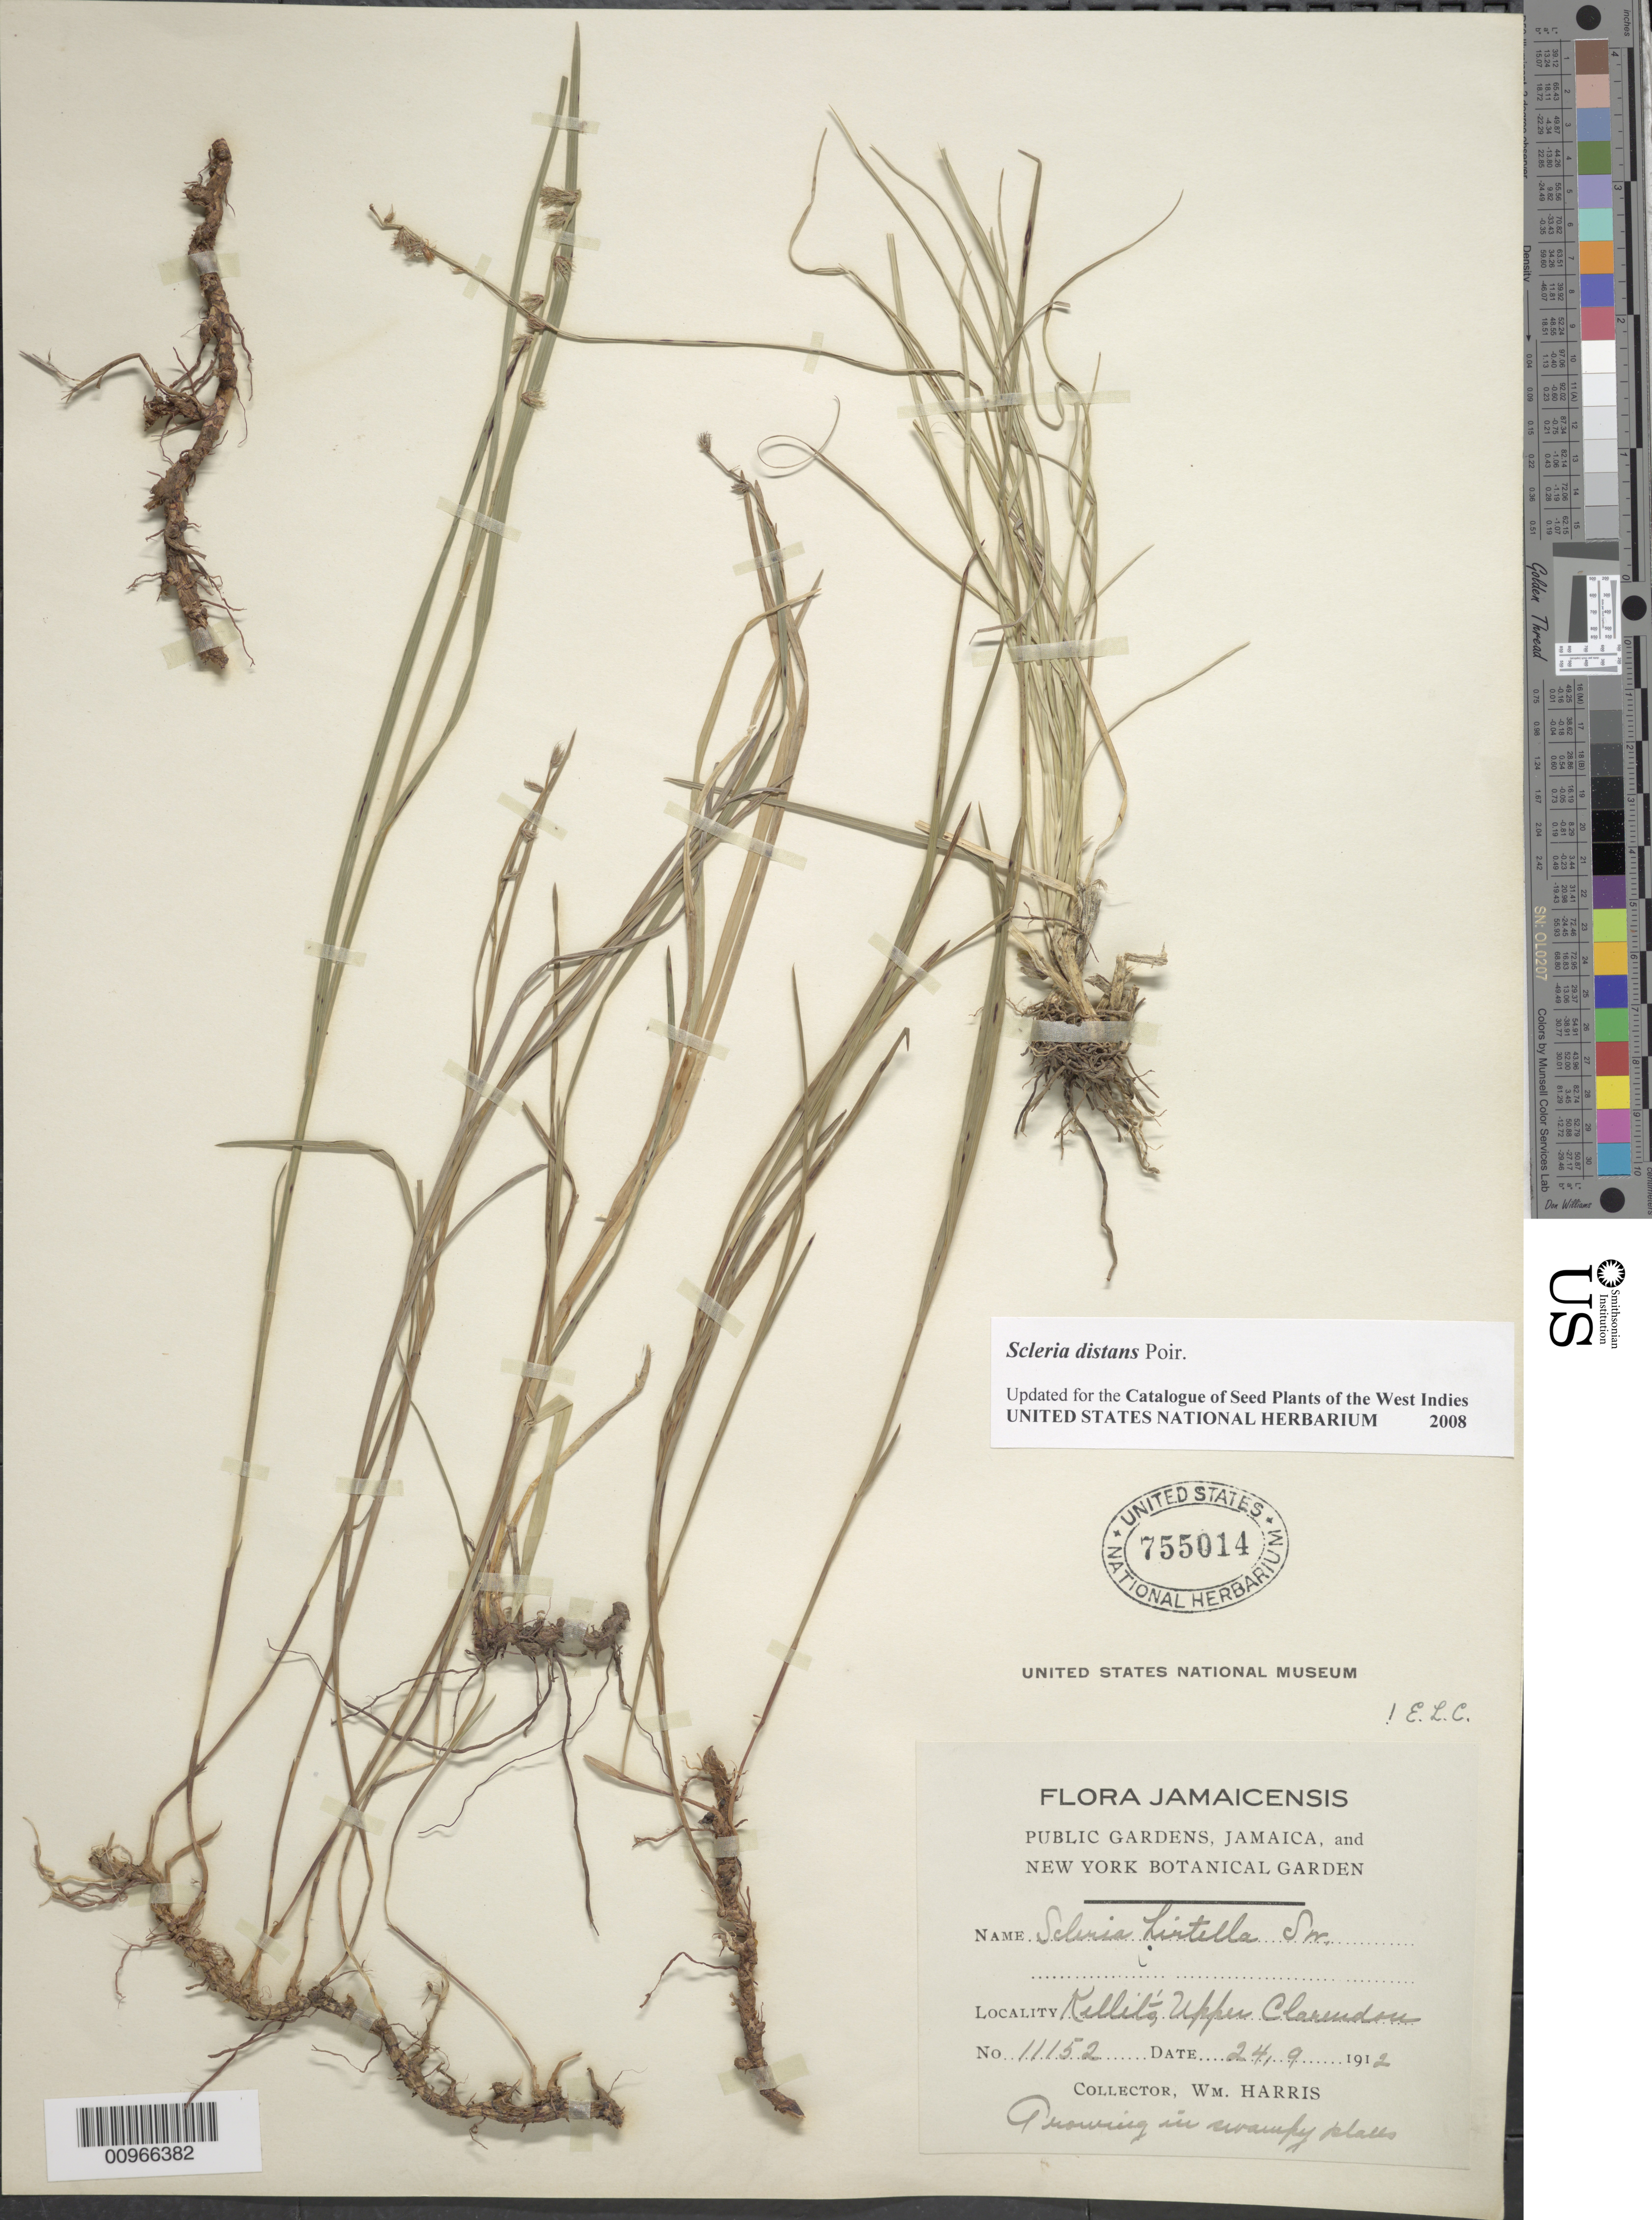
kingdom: Plantae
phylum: Tracheophyta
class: Liliopsida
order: Poales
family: Cyperaceae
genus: Scleria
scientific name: Scleria distans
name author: Poir.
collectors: W. H. Harris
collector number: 11152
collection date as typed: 24 Sep 1912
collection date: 1912-09-24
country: Jamaica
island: Jamaica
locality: Kellits, Upper Clarendon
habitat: Growing in swampy places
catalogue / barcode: US 755014